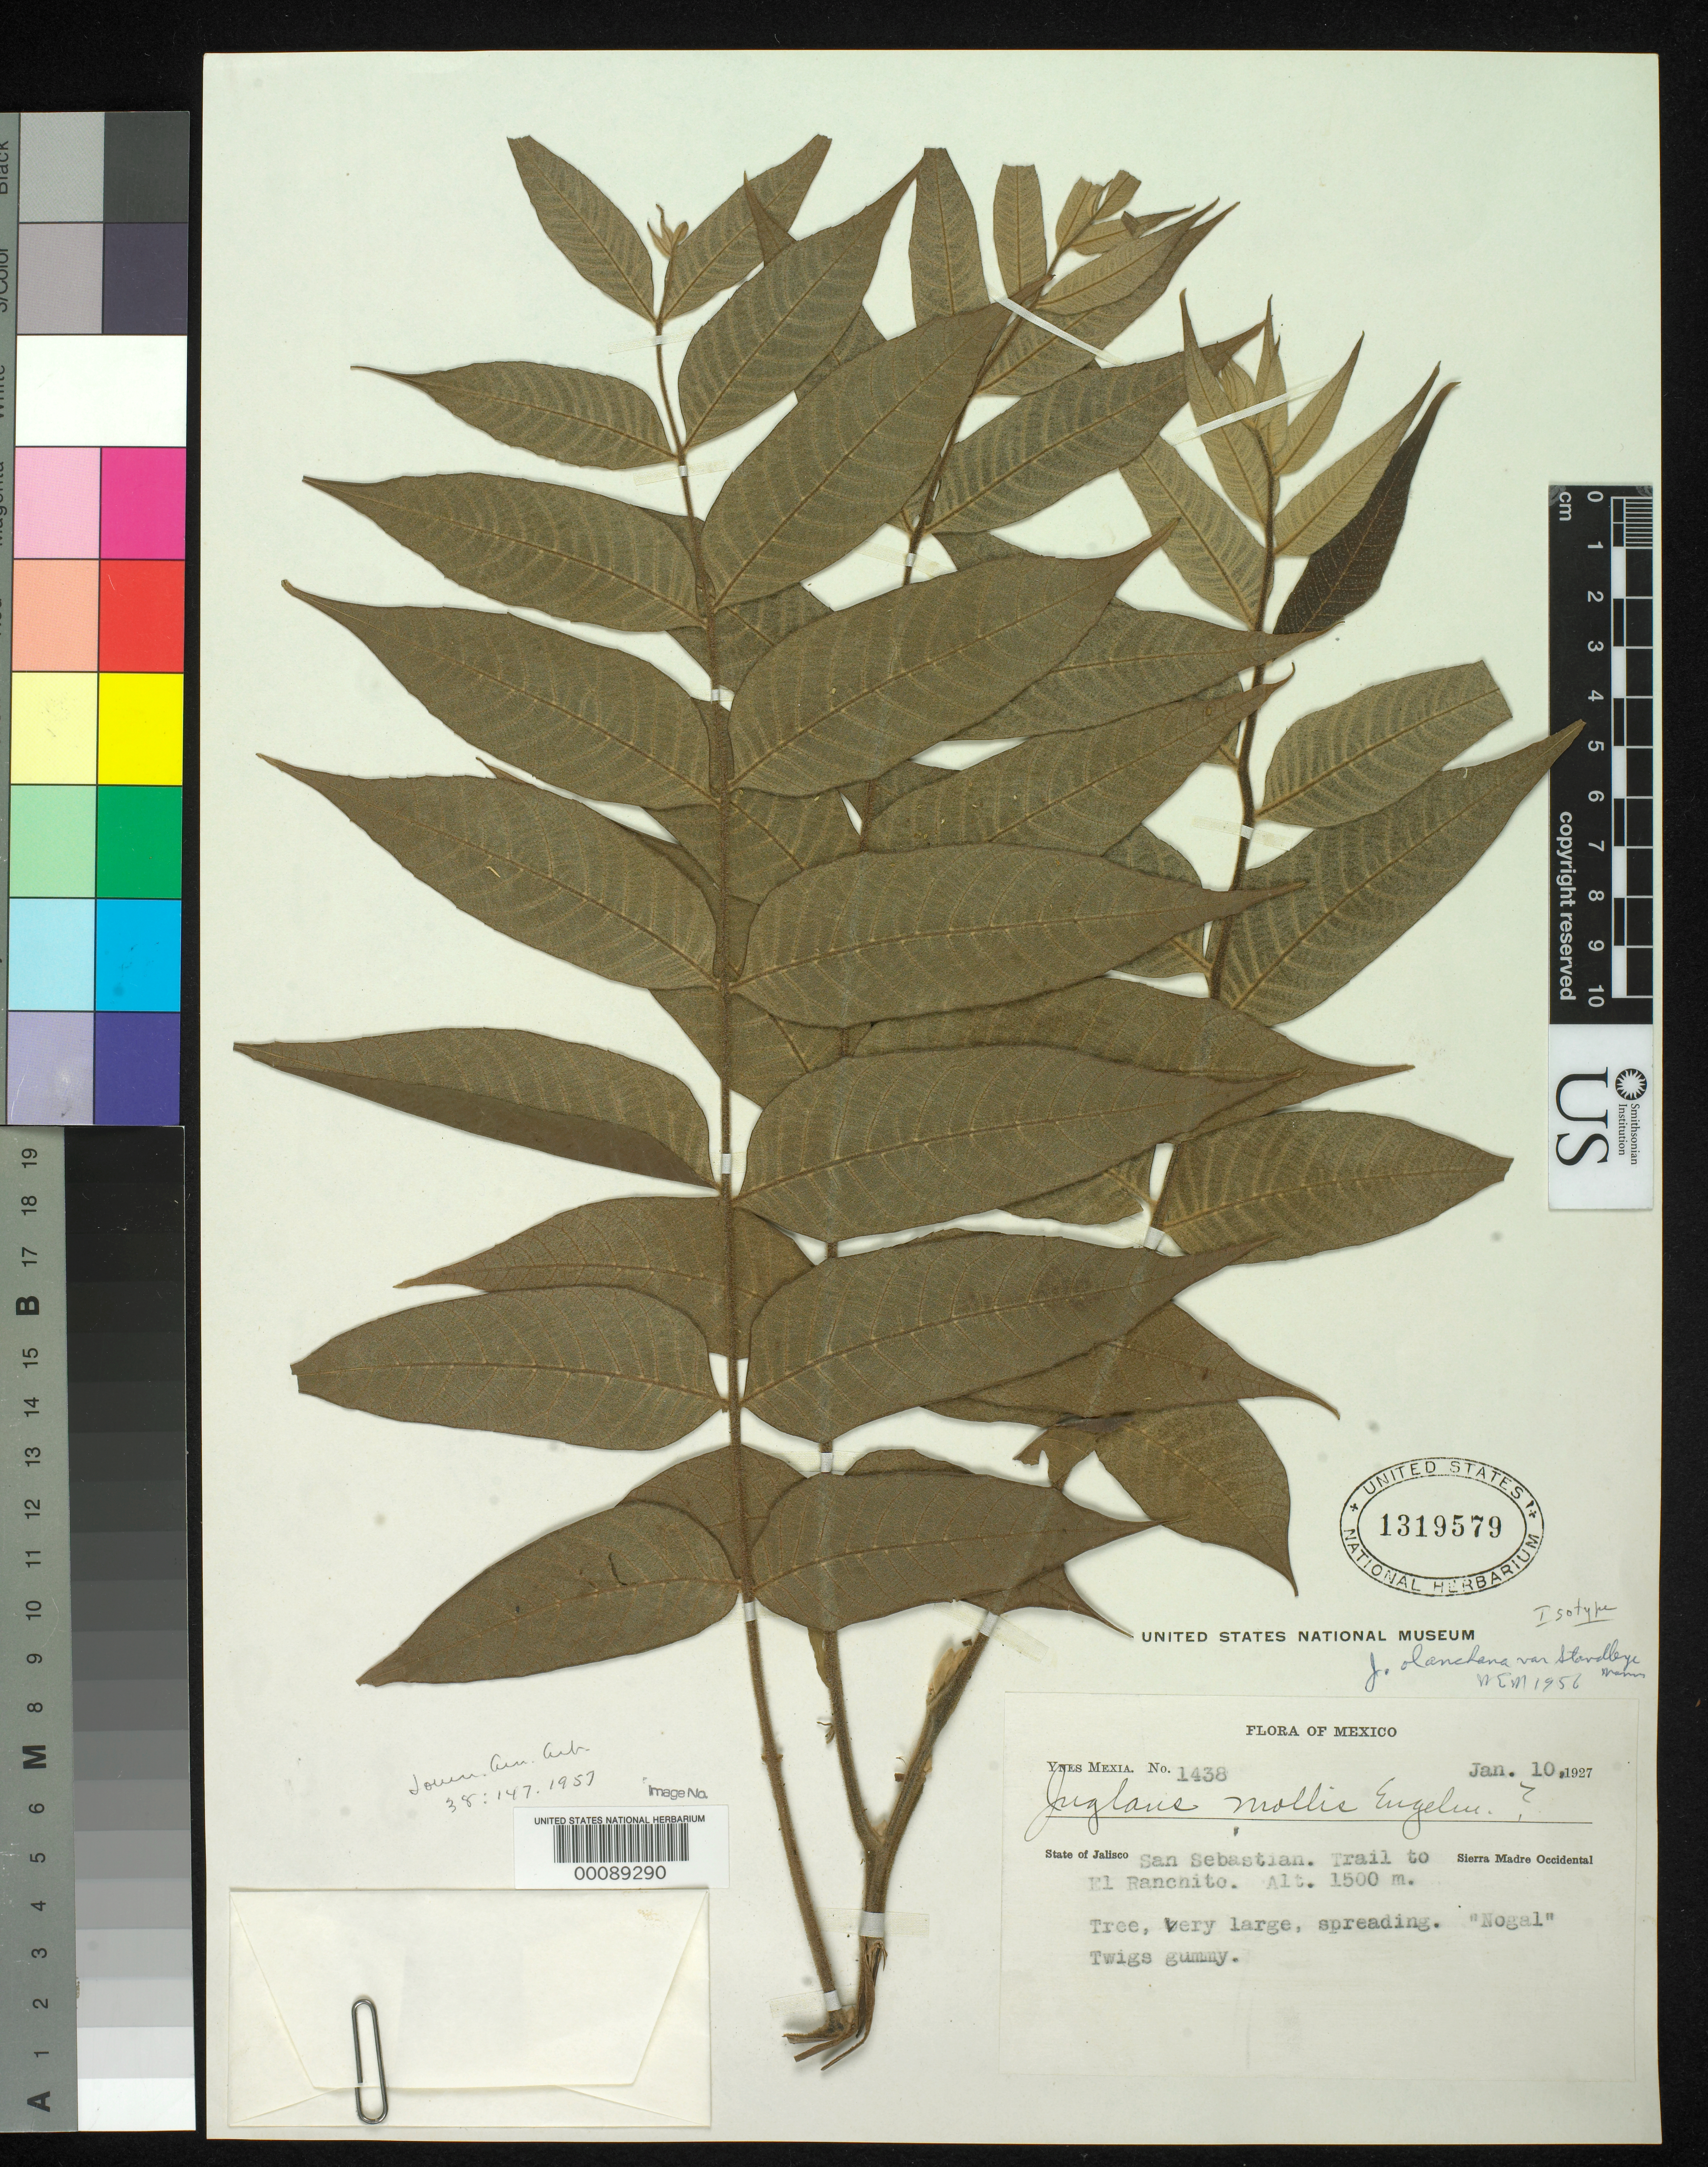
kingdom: Plantae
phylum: Tracheophyta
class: Magnoliopsida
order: Fagales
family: Juglandaceae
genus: Juglans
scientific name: Juglans olanchana var. standleyi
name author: W.E. Manning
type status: Isotype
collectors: Y. Mexia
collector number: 1438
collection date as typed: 10 Jan 1927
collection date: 1927-01-10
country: Mexico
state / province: Jalisco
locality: San Sebastian.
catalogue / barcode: US 1319579